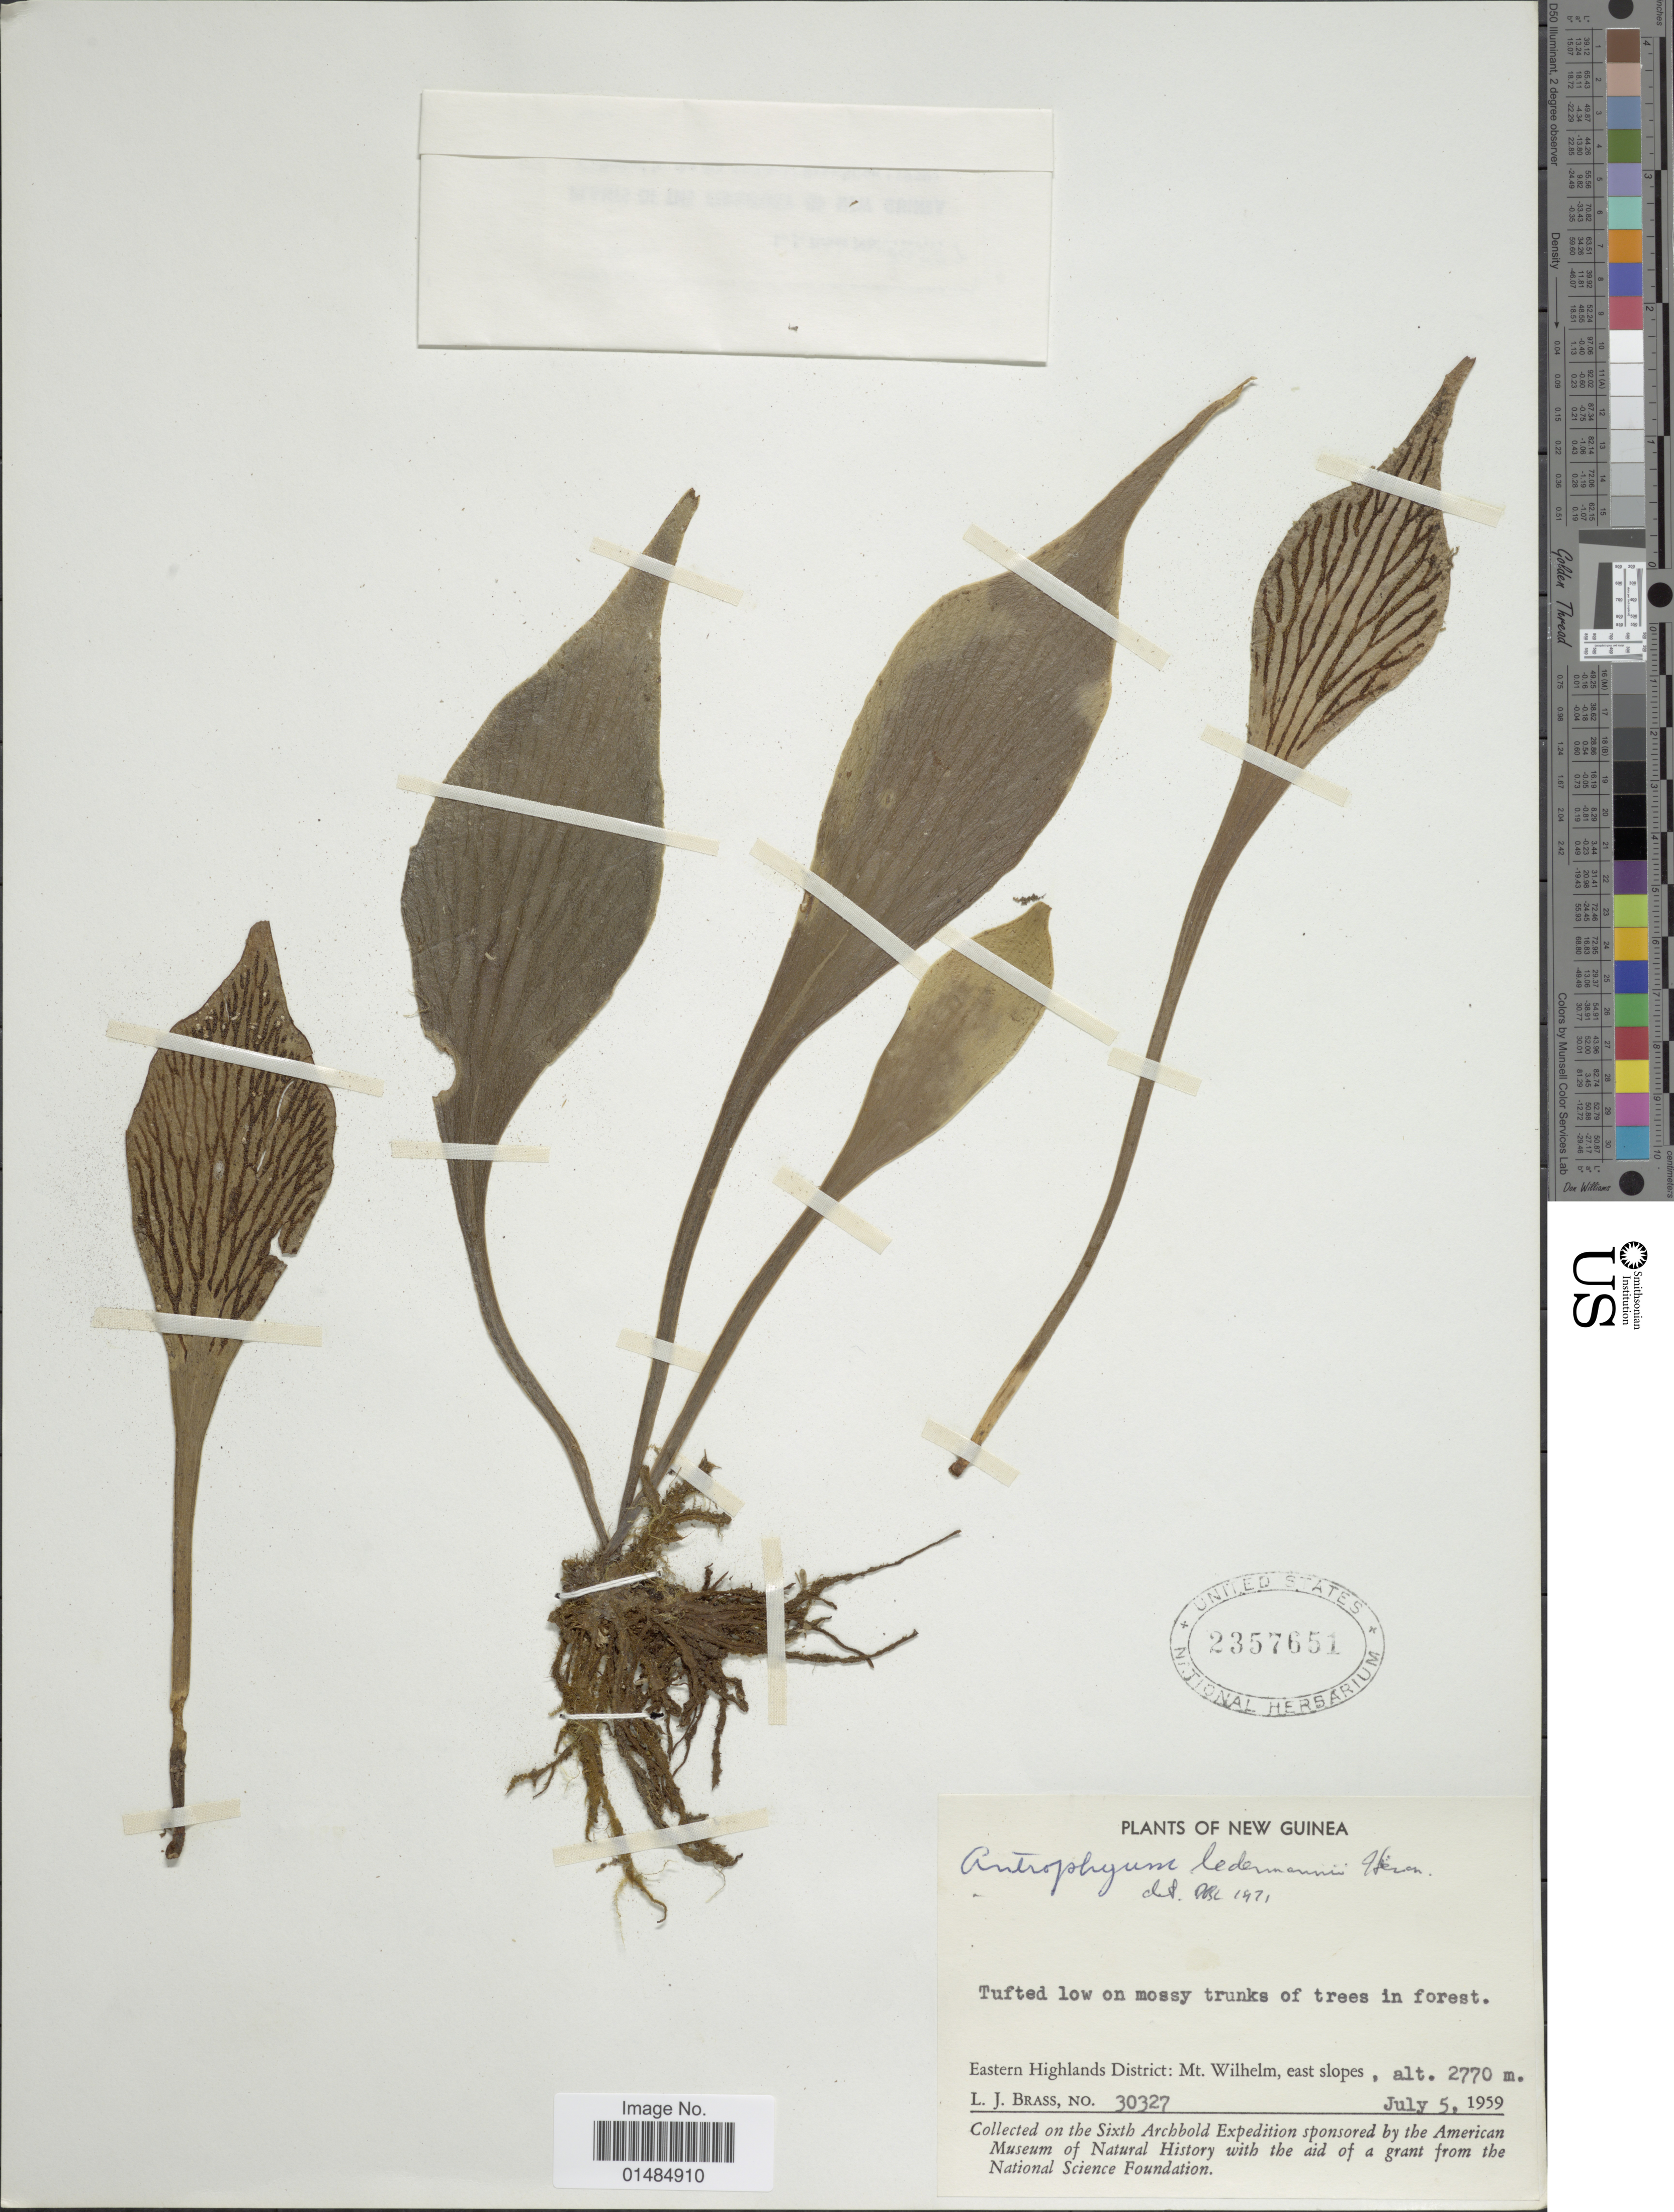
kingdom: Plantae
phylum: Tracheophyta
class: Polypodiopsida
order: Polypodiales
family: Pteridaceae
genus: Antrophyum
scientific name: Antrophyum ledermannii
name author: Hieron.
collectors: L. J. Brass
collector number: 30327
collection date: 1959-07-05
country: Papua New Guinea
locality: New Guinea, Eastern Highlands District: Mt. Wilhelm, east slopes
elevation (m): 2770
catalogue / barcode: US 2357651